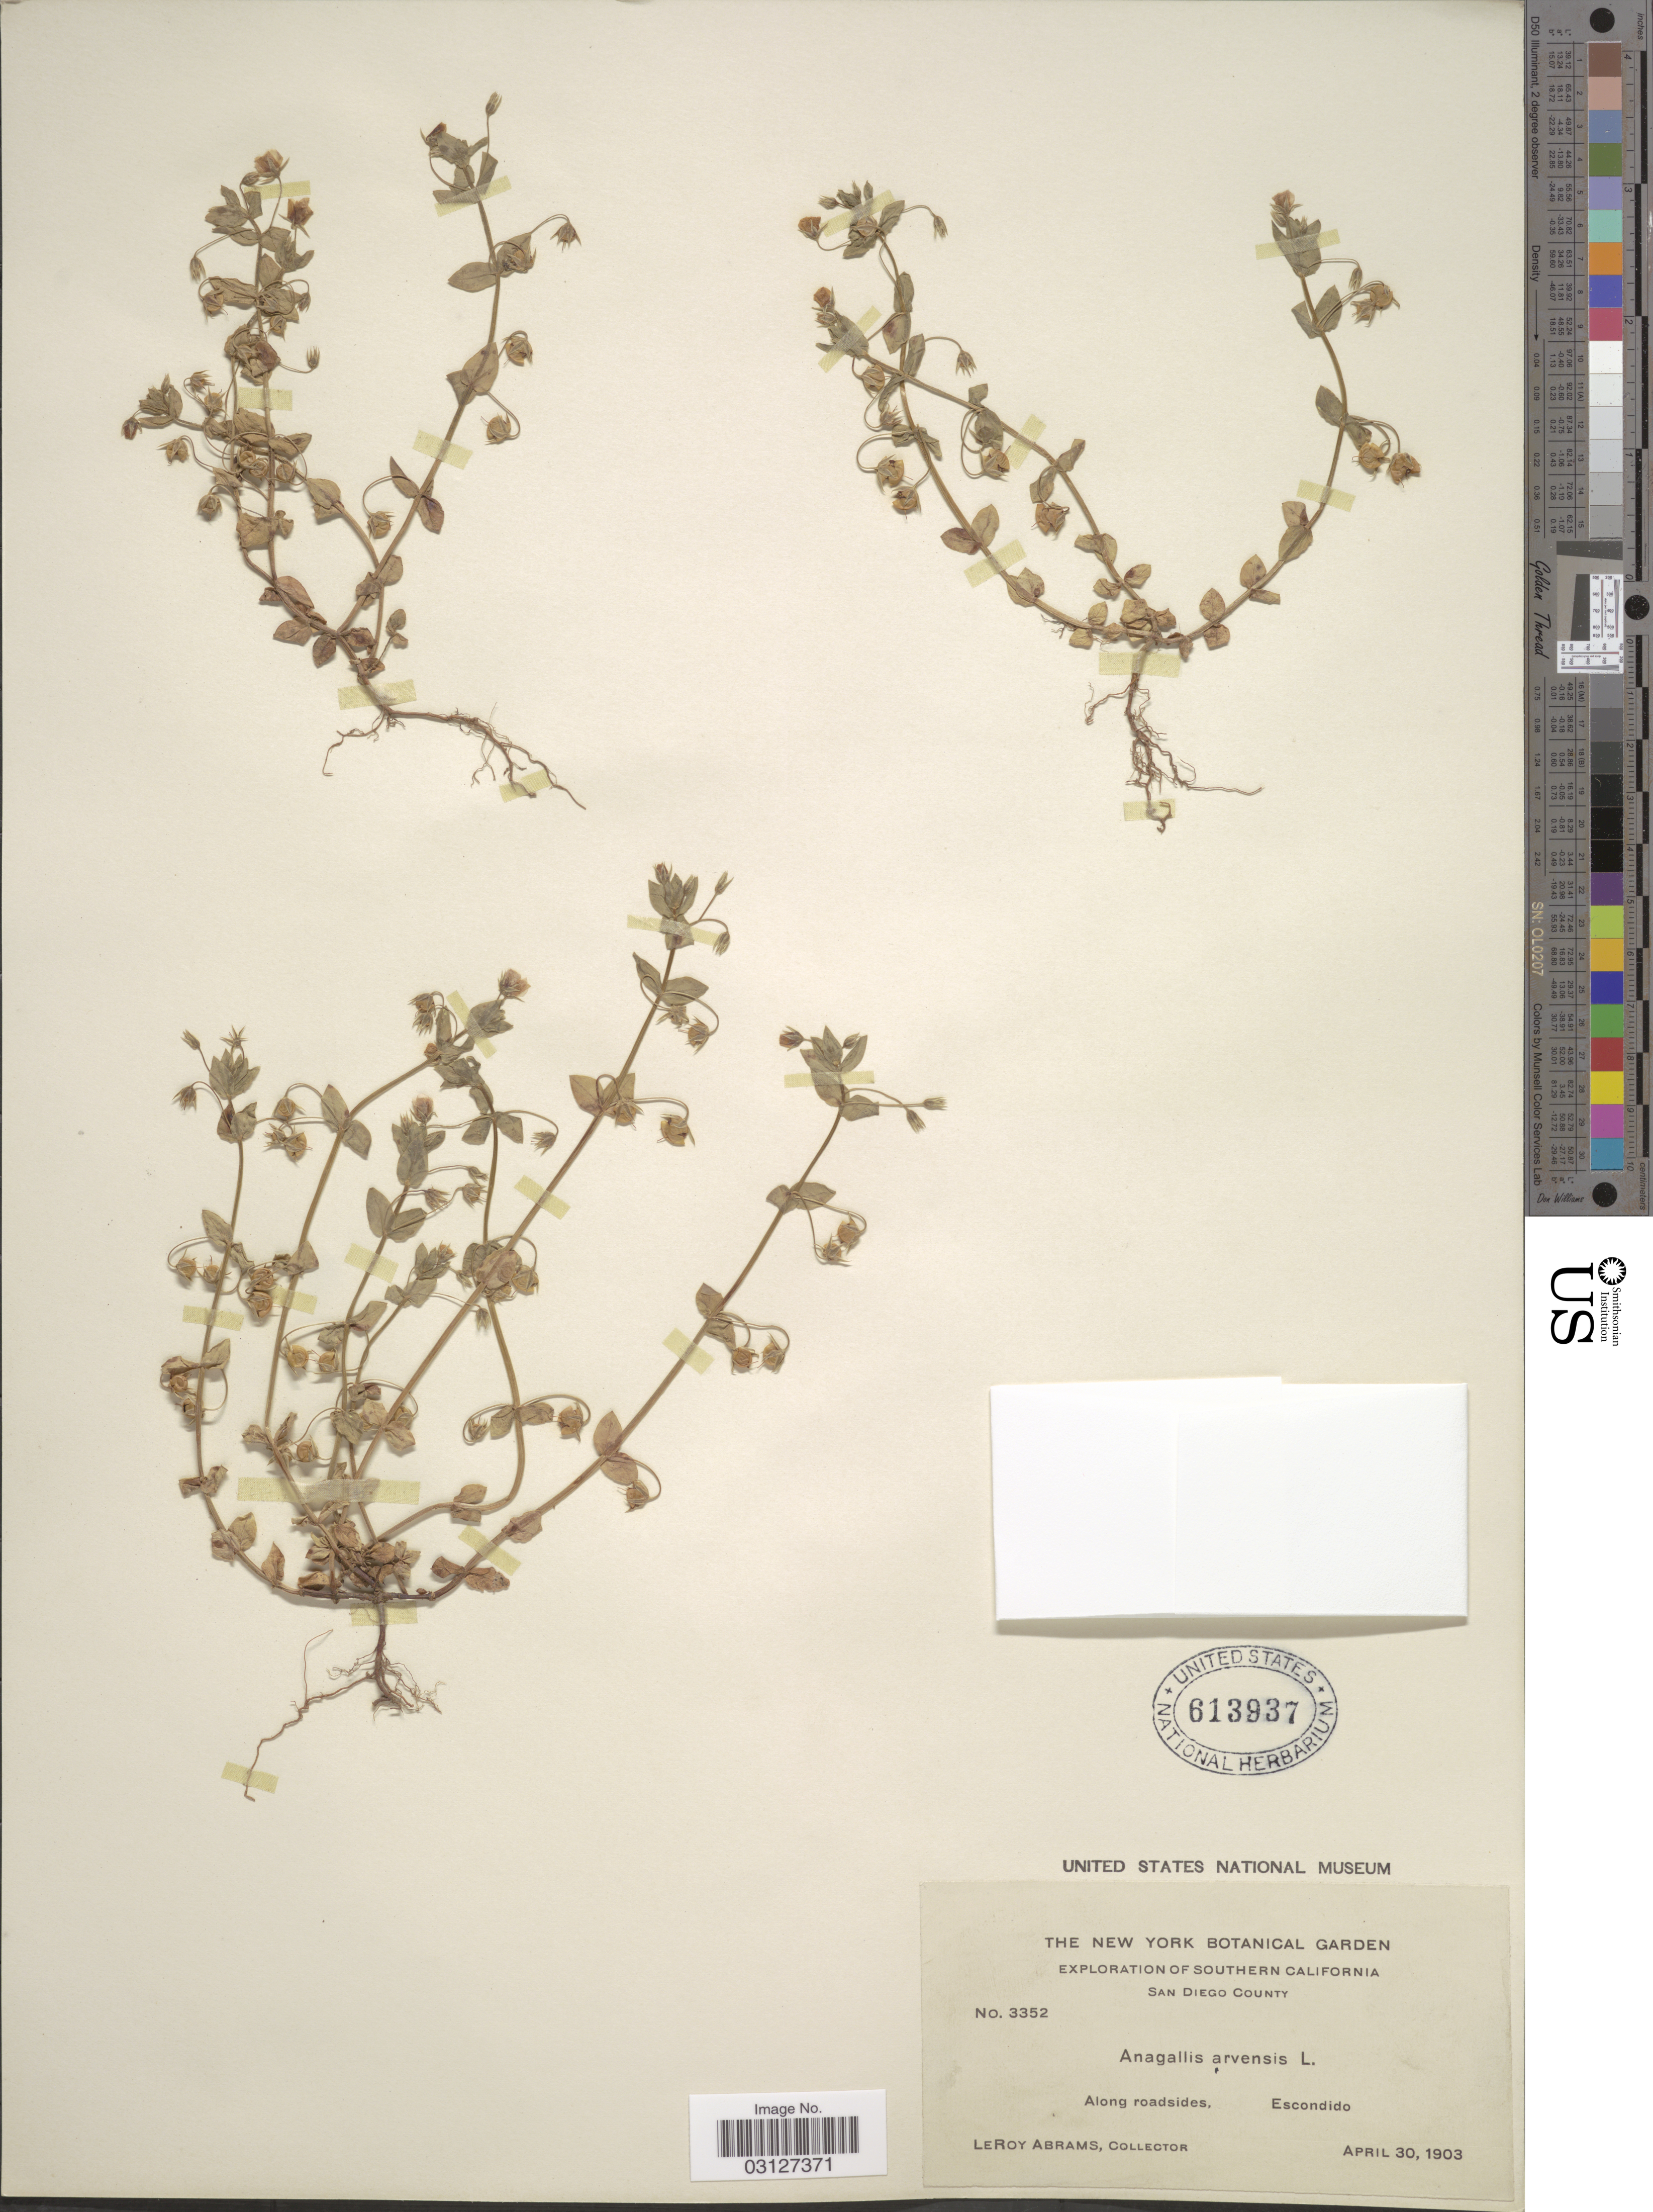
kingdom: Plantae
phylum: Tracheophyta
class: Magnoliopsida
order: Ericales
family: Primulaceae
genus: Anagallis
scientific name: Anagallis arvensis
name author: L.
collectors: L. Abrams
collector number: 3352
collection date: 1903-04-30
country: United States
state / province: California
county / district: San Diego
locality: Southern California, San Diego County, Along roadsides, Escondido.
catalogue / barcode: US 613937